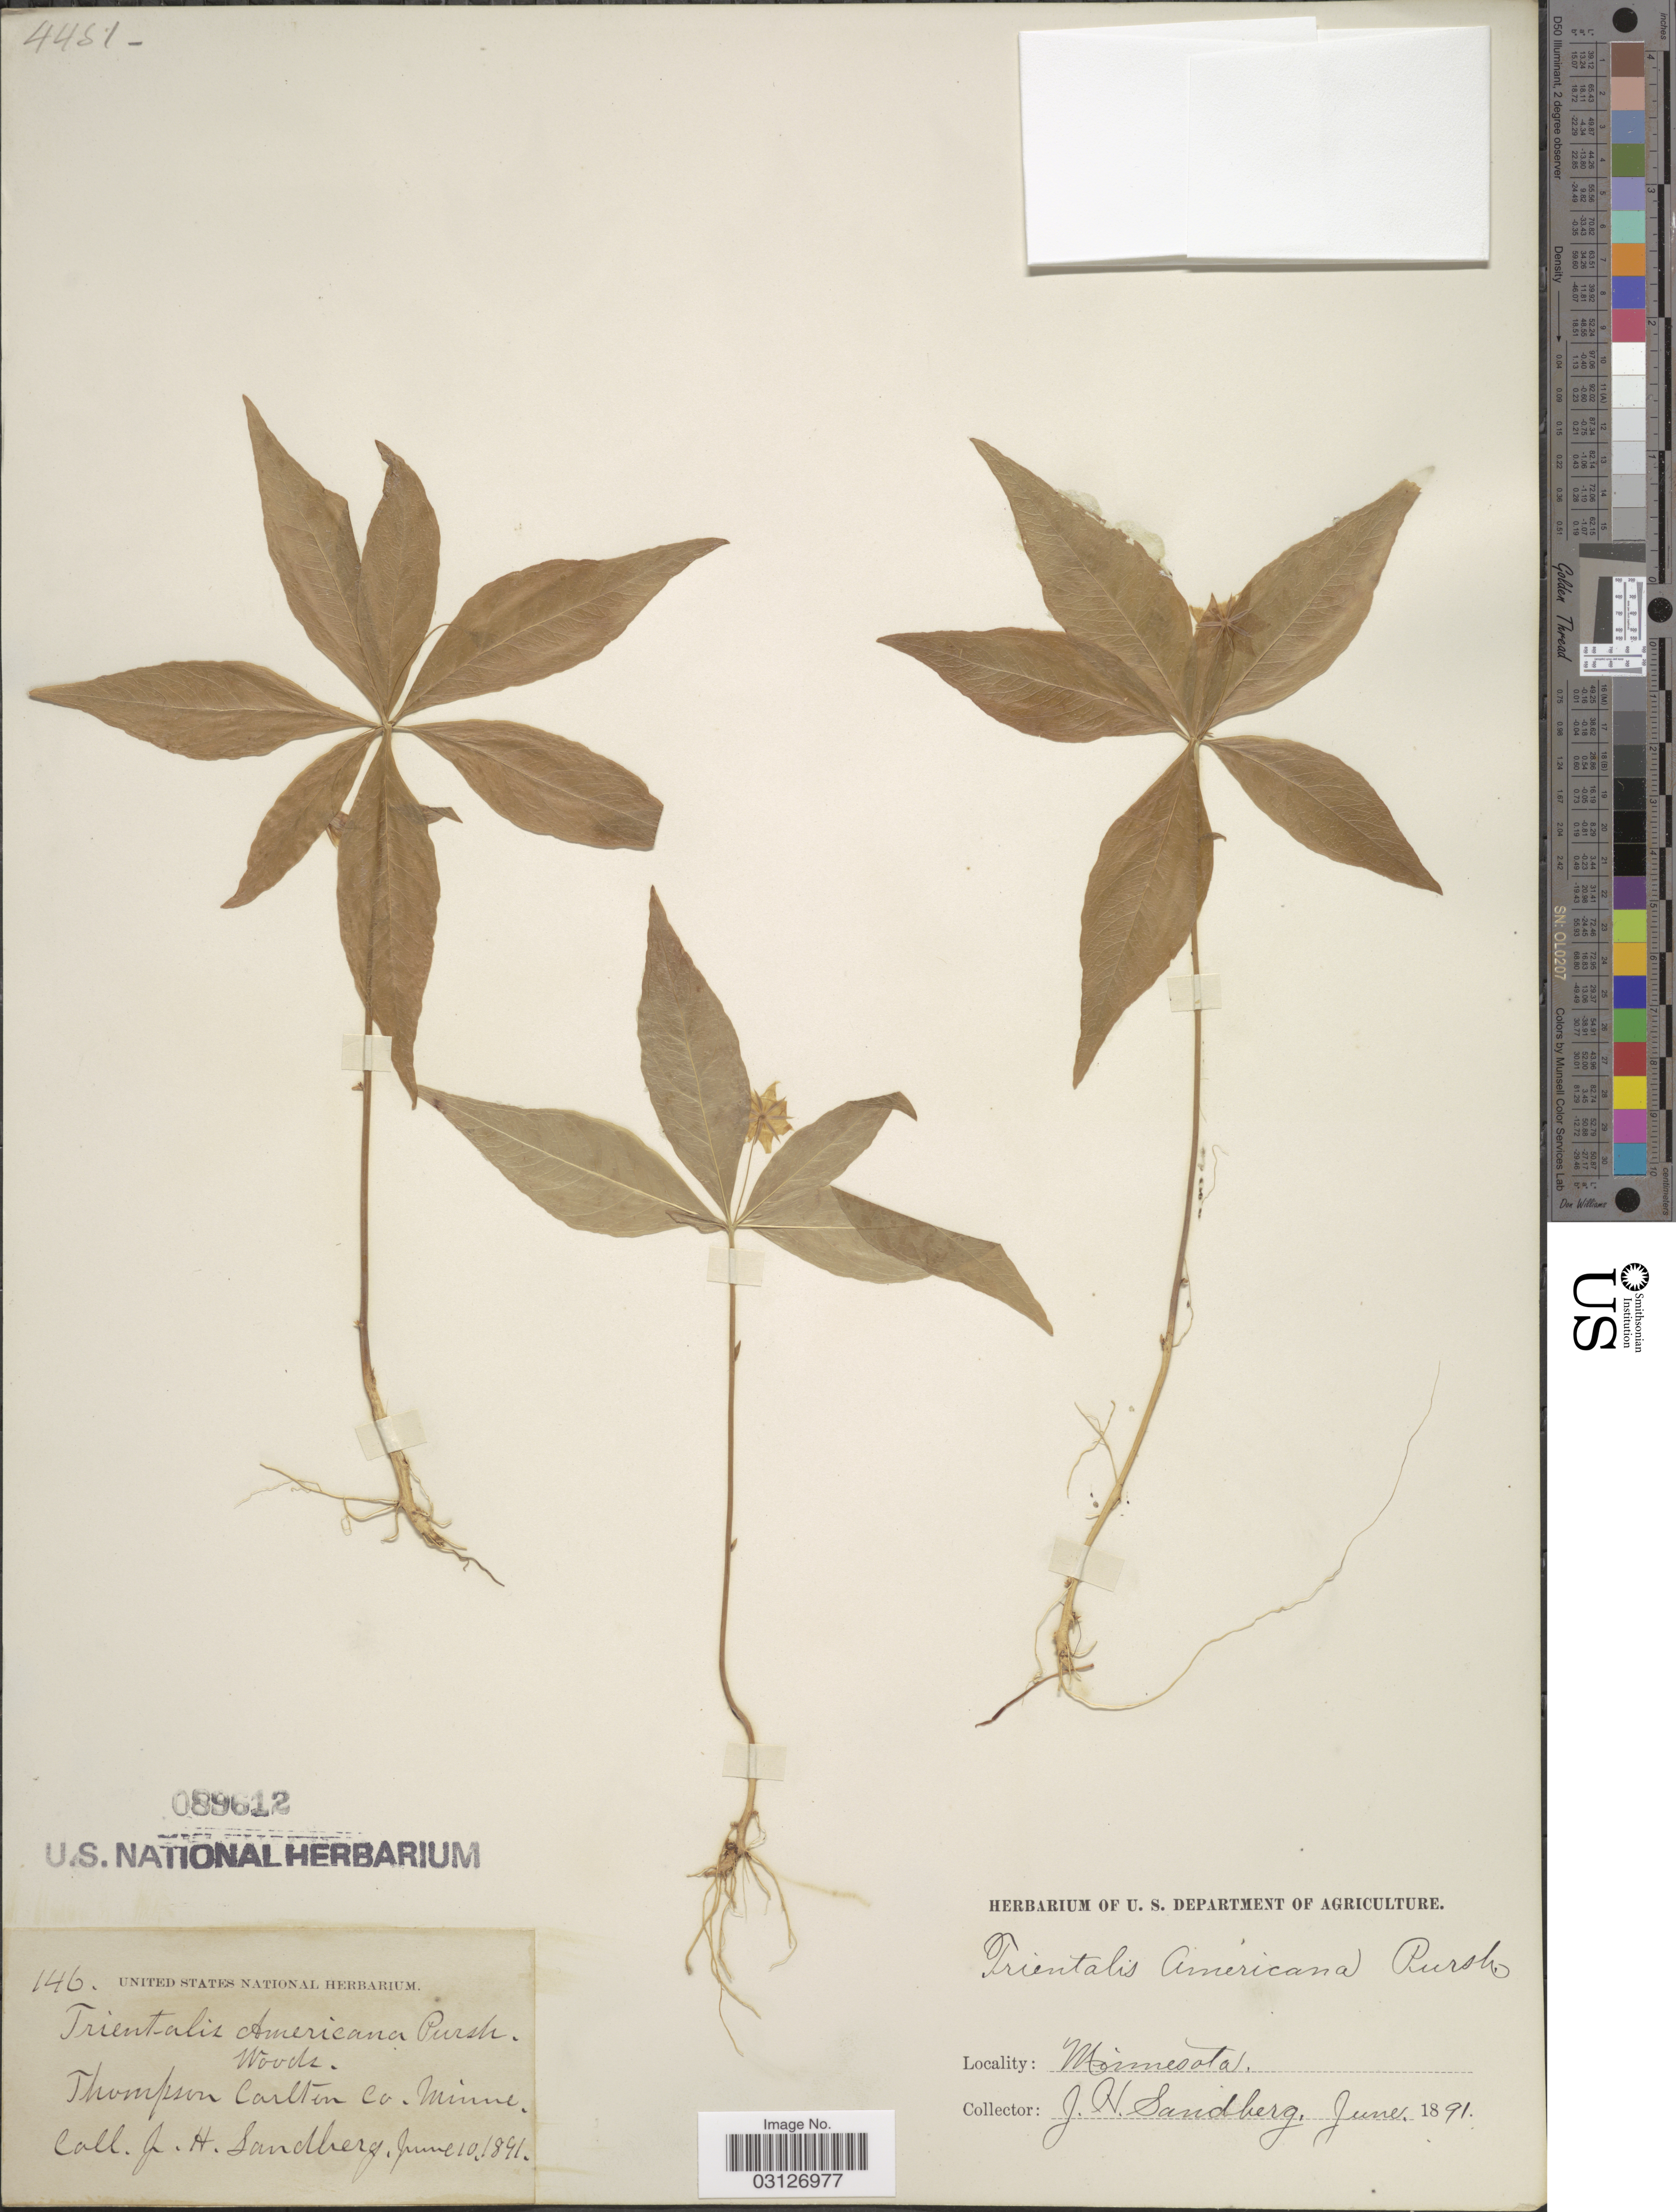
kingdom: Plantae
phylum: Tracheophyta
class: Magnoliopsida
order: Ericales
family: Primulaceae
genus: Trientalis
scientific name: Trientalis americana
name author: Pursh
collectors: J. H. Sandberg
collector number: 146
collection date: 1891-06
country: United States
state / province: Minnesota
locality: Thompson Carlton.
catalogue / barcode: US 89612